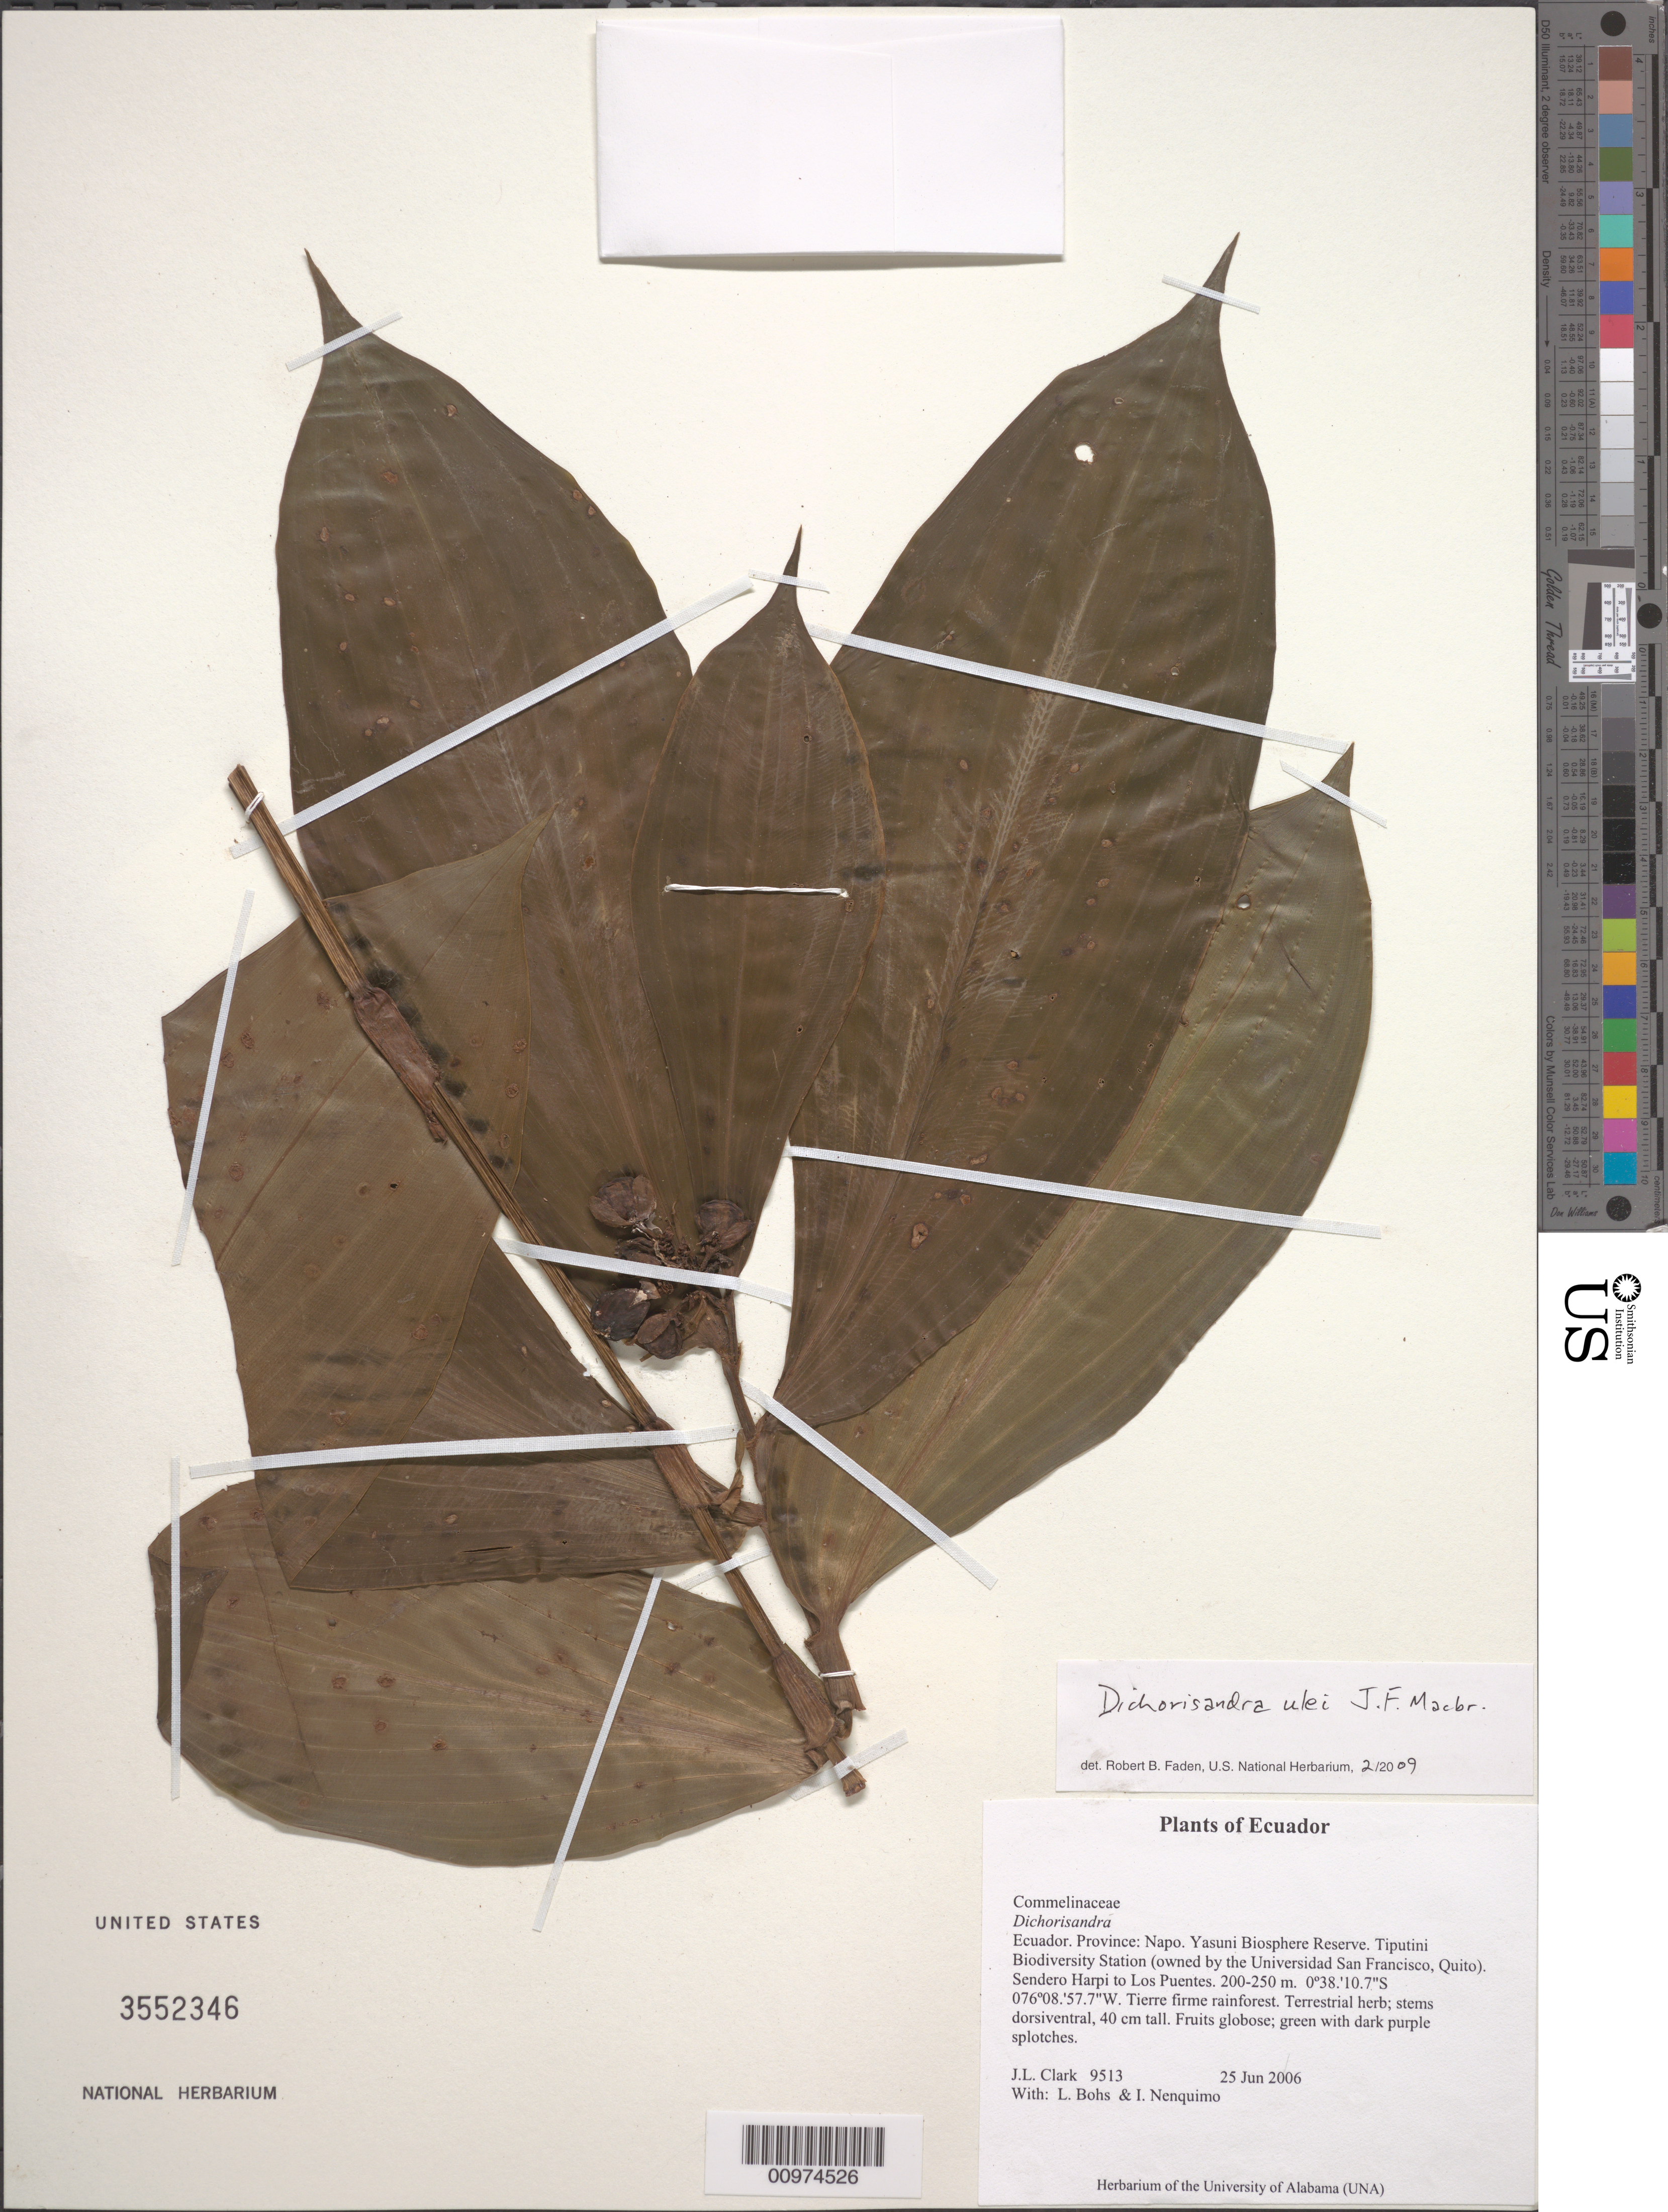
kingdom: Plantae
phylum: Tracheophyta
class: Liliopsida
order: Commelinales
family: Commelinaceae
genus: Dichorisandra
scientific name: Dichorisandra ulei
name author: J.F. Macbr.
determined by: Faden, Robert B., (US), Smithsonian Institution - National Museum of Natural History (UNITED STATES)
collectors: J. L. Clark, L. A. Bohs & I. Nenquimo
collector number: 9513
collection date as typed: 25 Jun 2006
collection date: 2006-06-25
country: Ecuador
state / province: Napo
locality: Yasuni Biosphere Reserve.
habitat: Tierre firme rainforest.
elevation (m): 200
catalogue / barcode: US 3552346